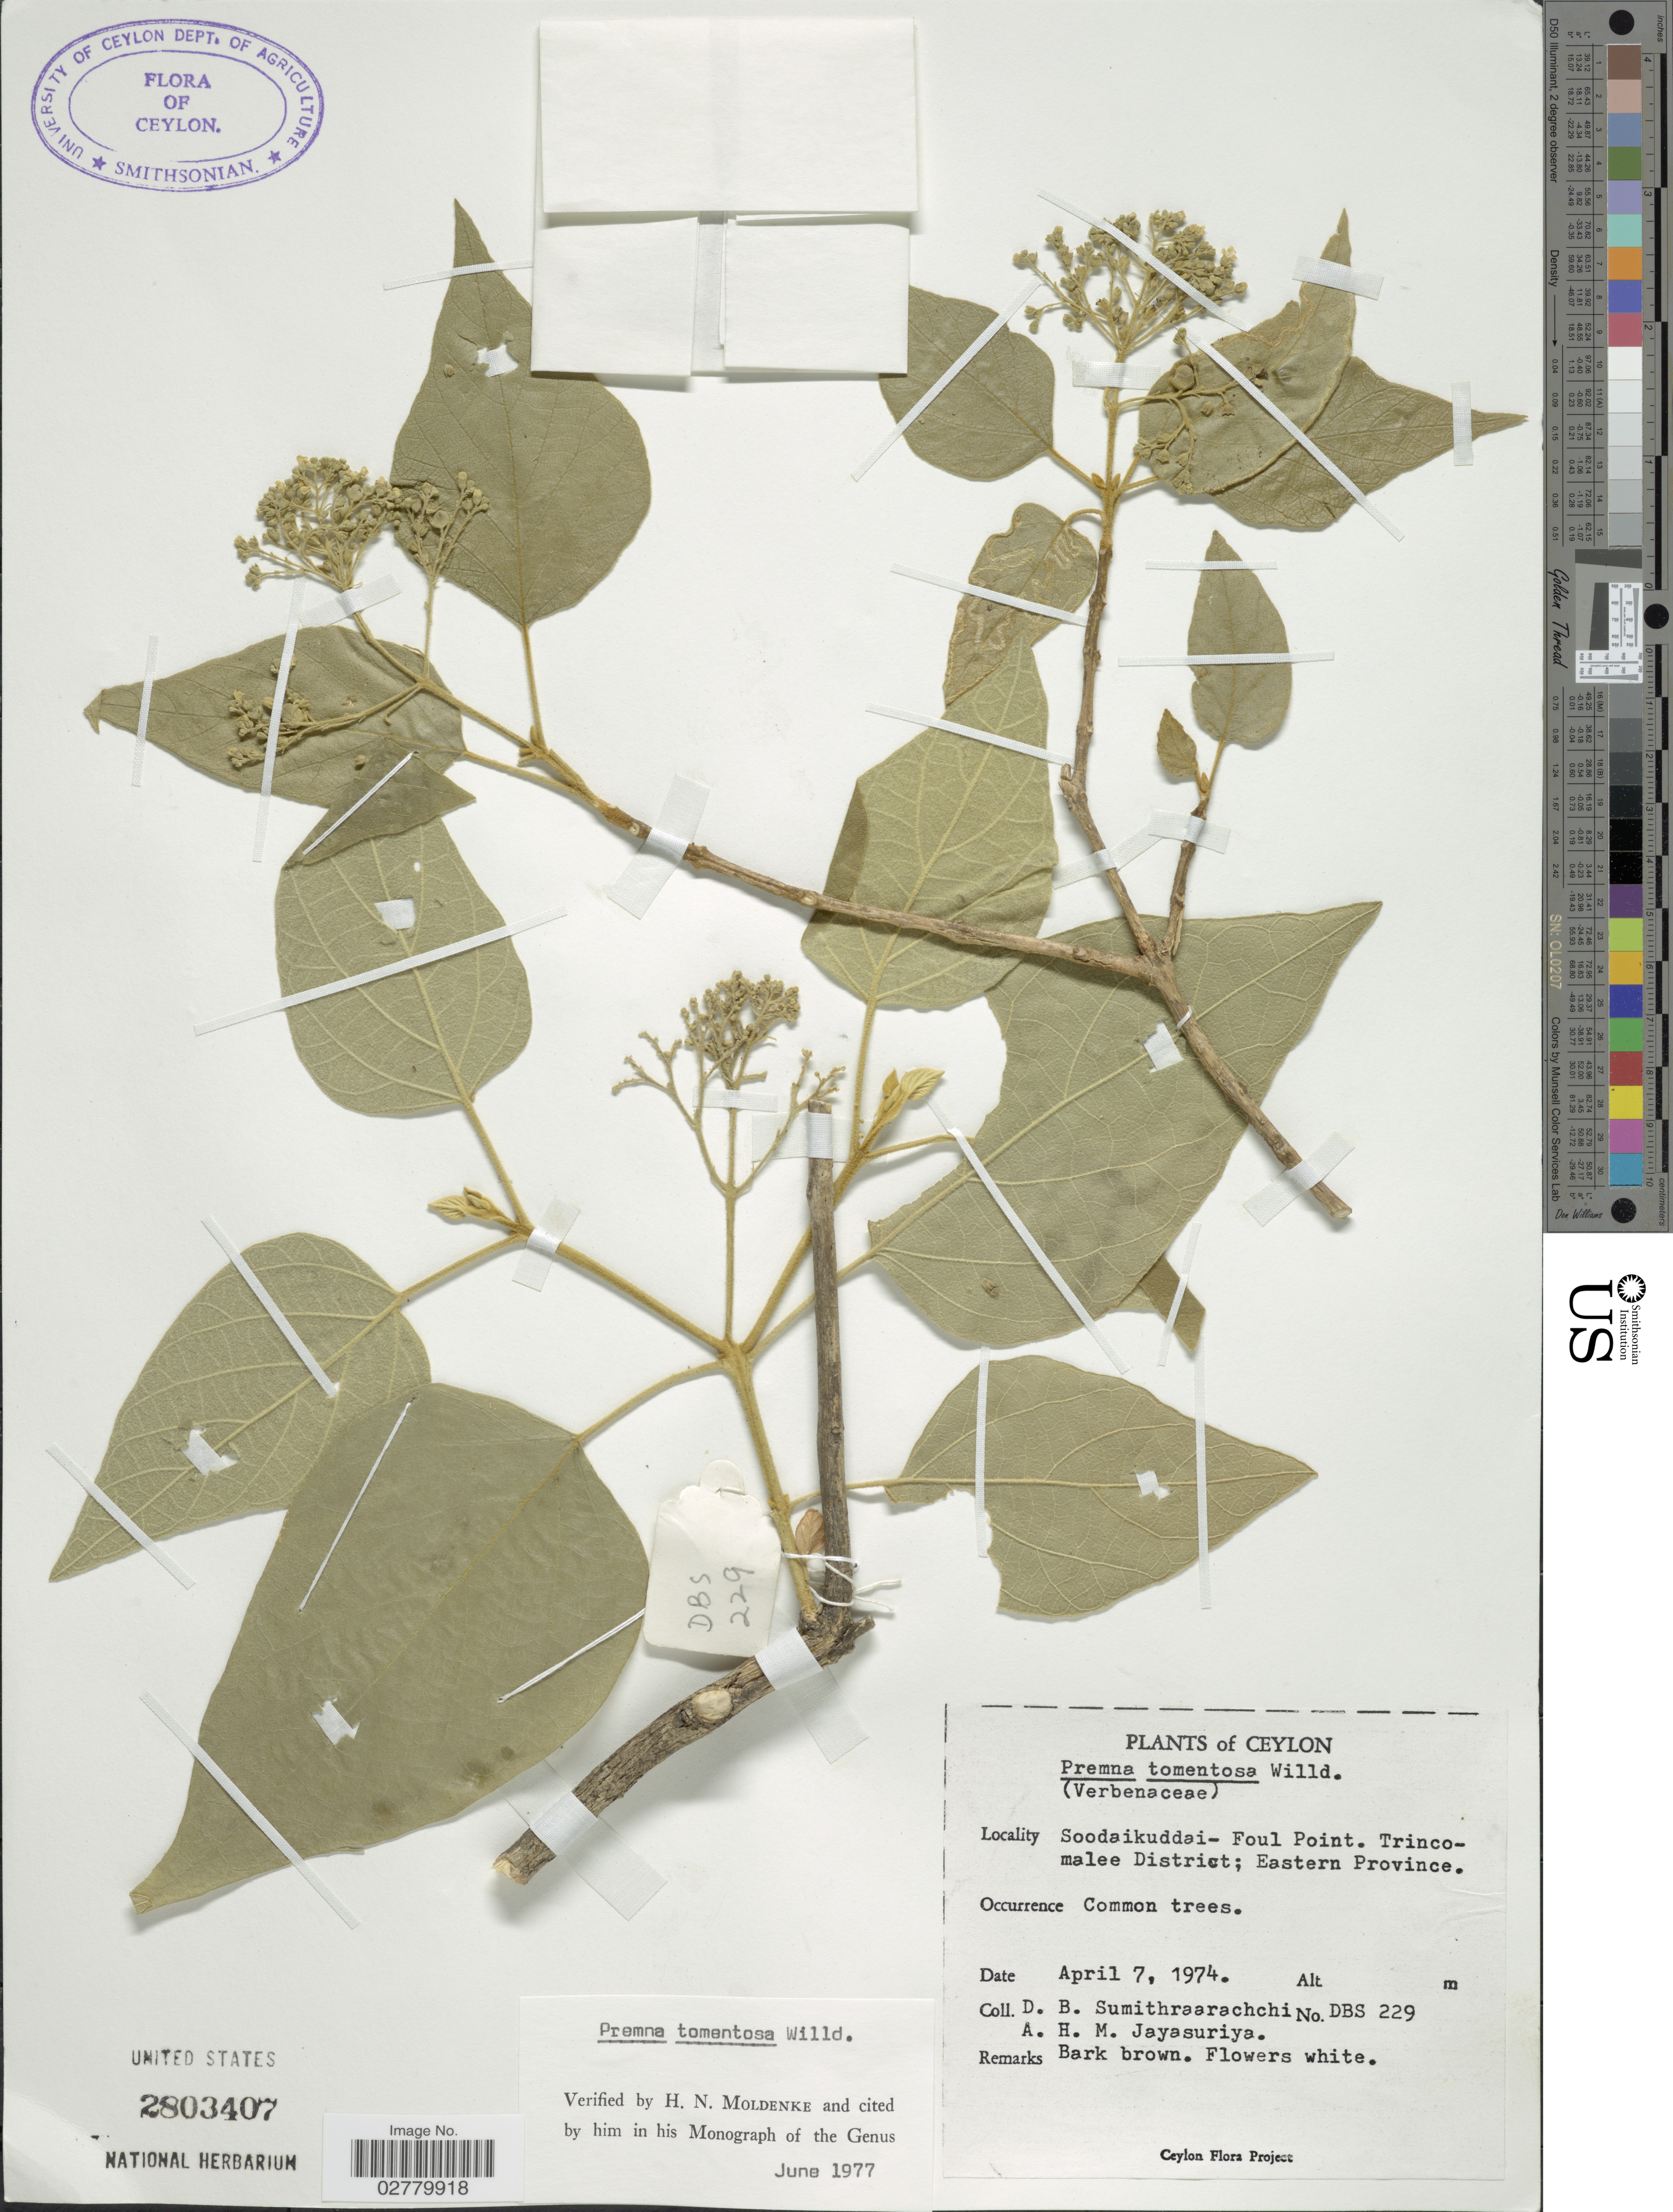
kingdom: Plantae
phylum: Tracheophyta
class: Magnoliopsida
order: Lamiales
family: Lamiaceae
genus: Premna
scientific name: Premna tomentosa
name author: Willd.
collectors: D. B. Sumithraarachchi & A. H. Jayasuriya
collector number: DBS229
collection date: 1974-04-07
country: Sri Lanka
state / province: Eastern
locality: Ceylon. Soodaikuddai- Foul Point. Trincomalee District.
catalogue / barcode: US 2803407